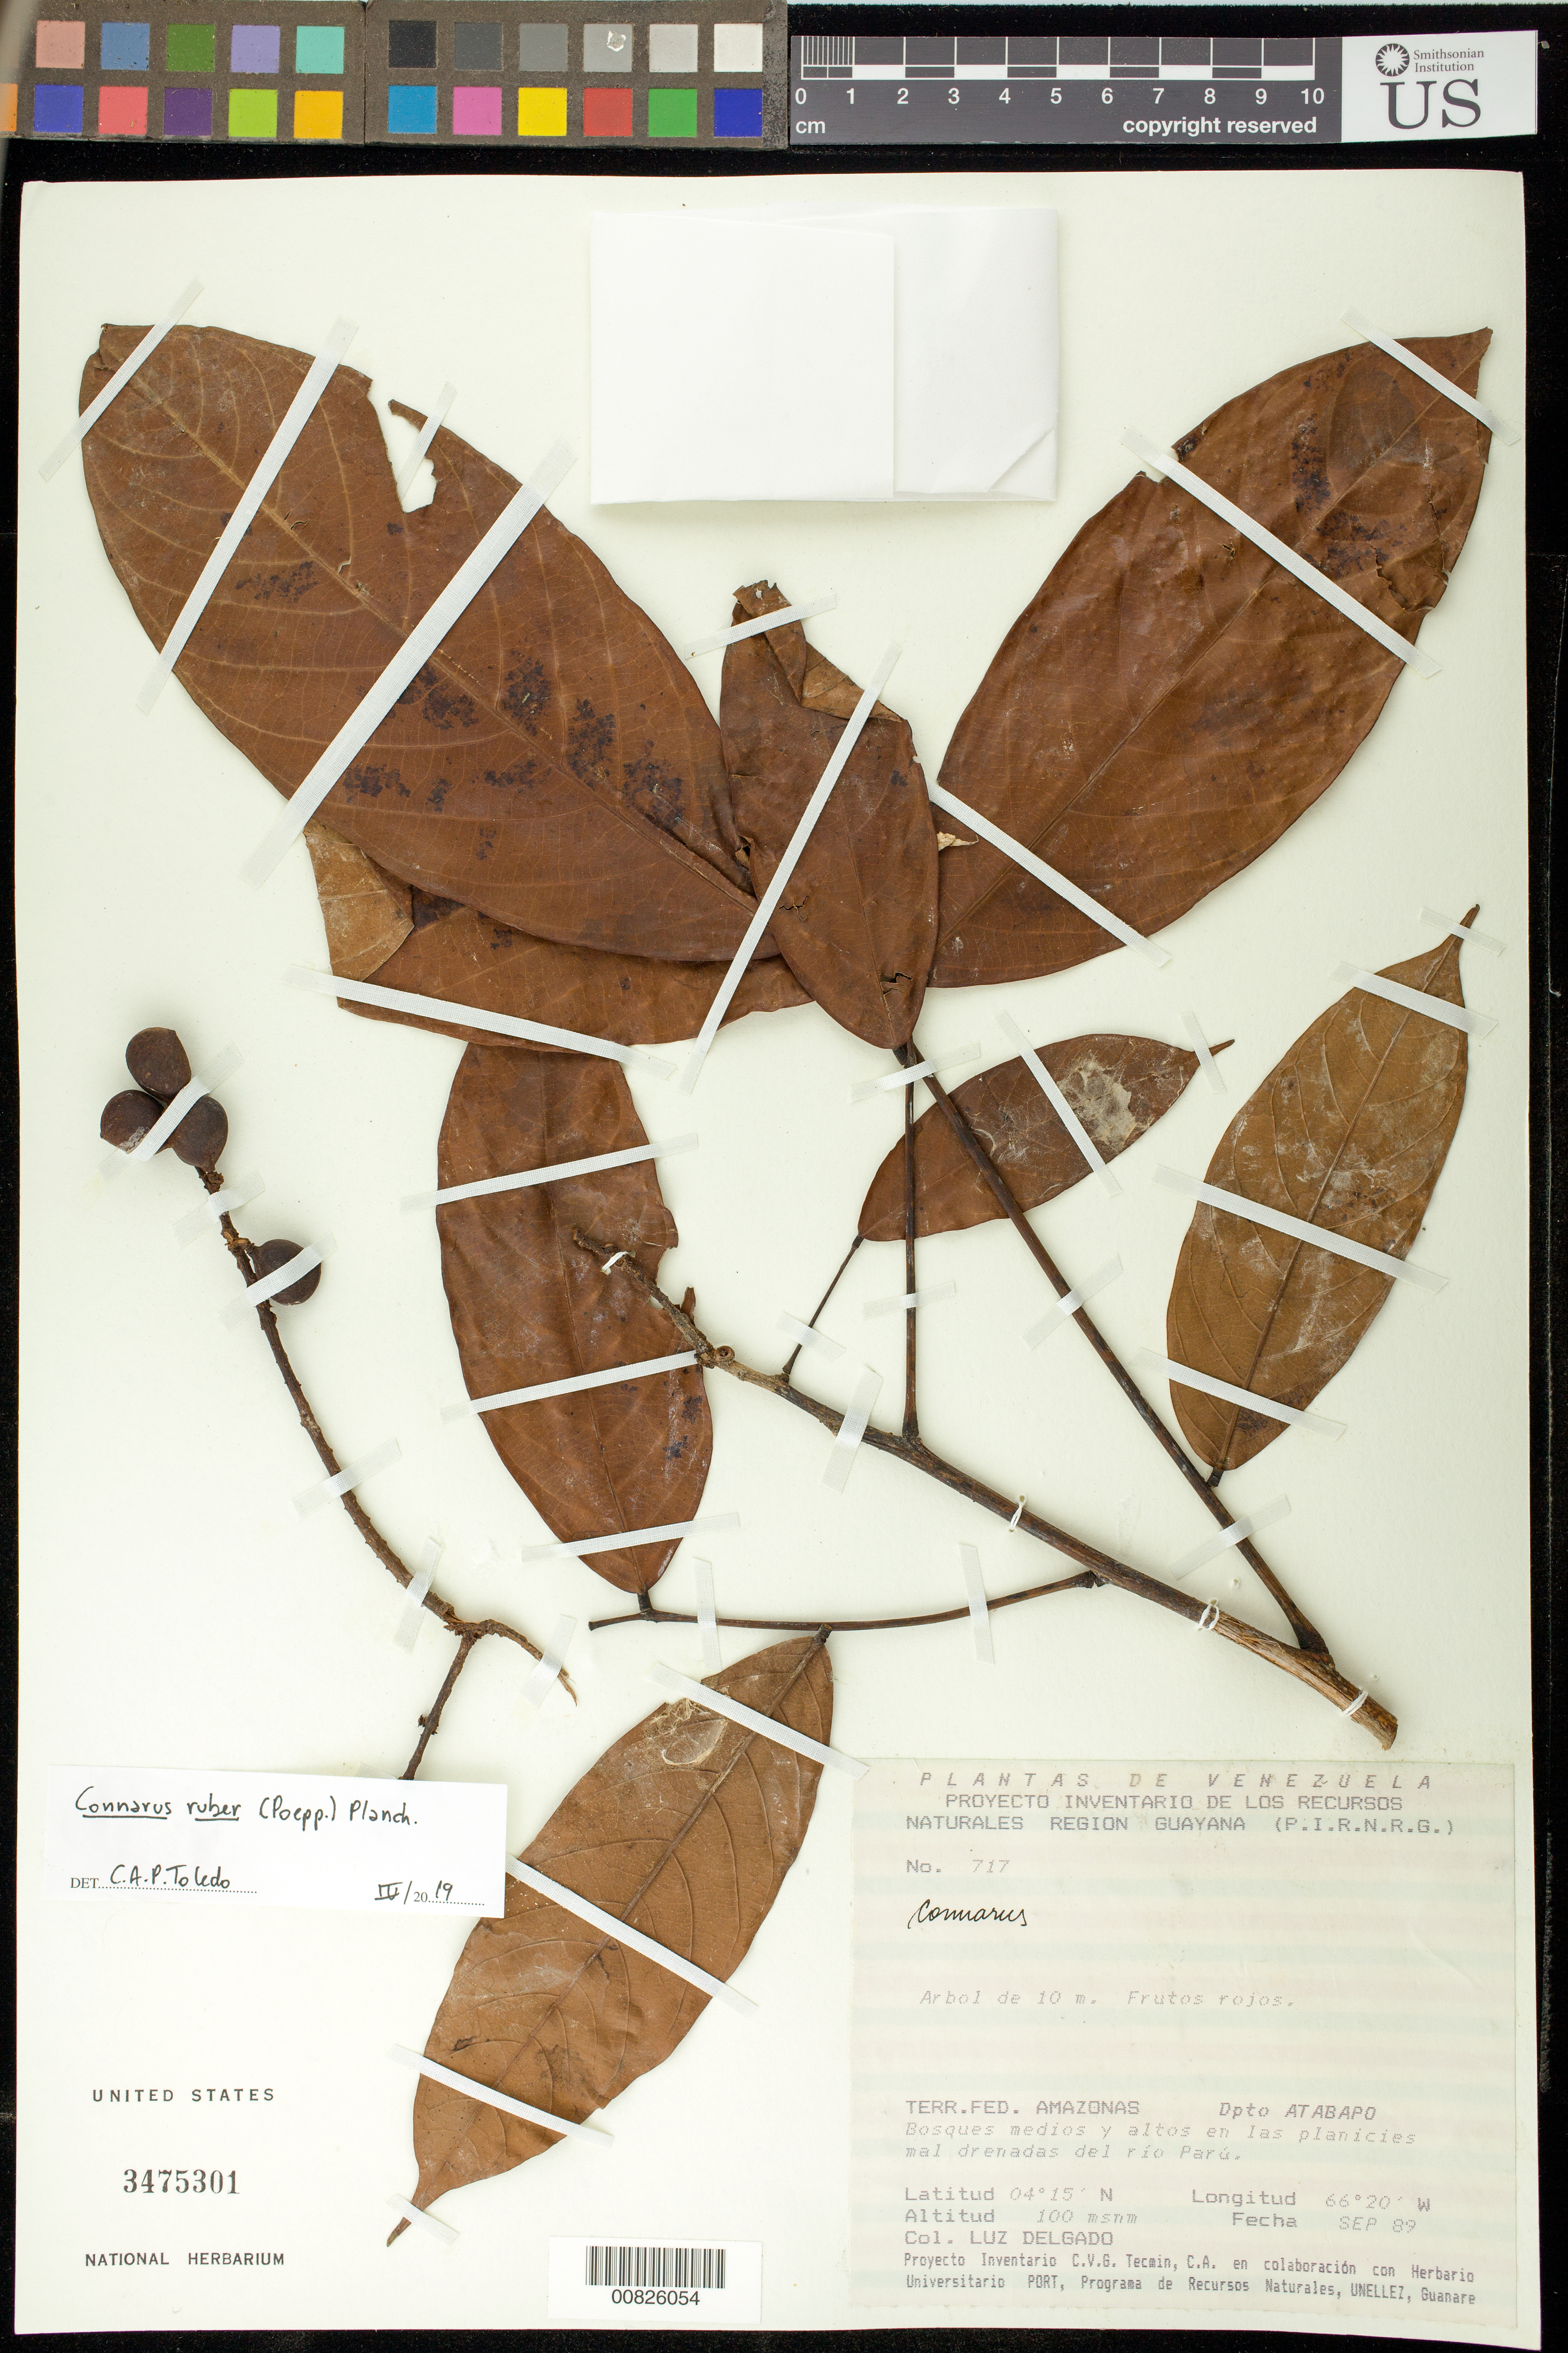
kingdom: Plantae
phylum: Tracheophyta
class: Magnoliopsida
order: Oxalidales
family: Connaraceae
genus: Connarus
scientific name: Connarus ruber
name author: (Poepp. & Endl.) Planch.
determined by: Toledo, Cassio Augusto Patrocinio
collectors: L. Delgado V.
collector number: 717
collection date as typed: Sep-89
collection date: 1989-09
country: Venezuela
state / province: Amazonas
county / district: Atabapo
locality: Río Parú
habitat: Bosques medios y altos en las planicies mal drenadas del río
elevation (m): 100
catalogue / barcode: US 3475301